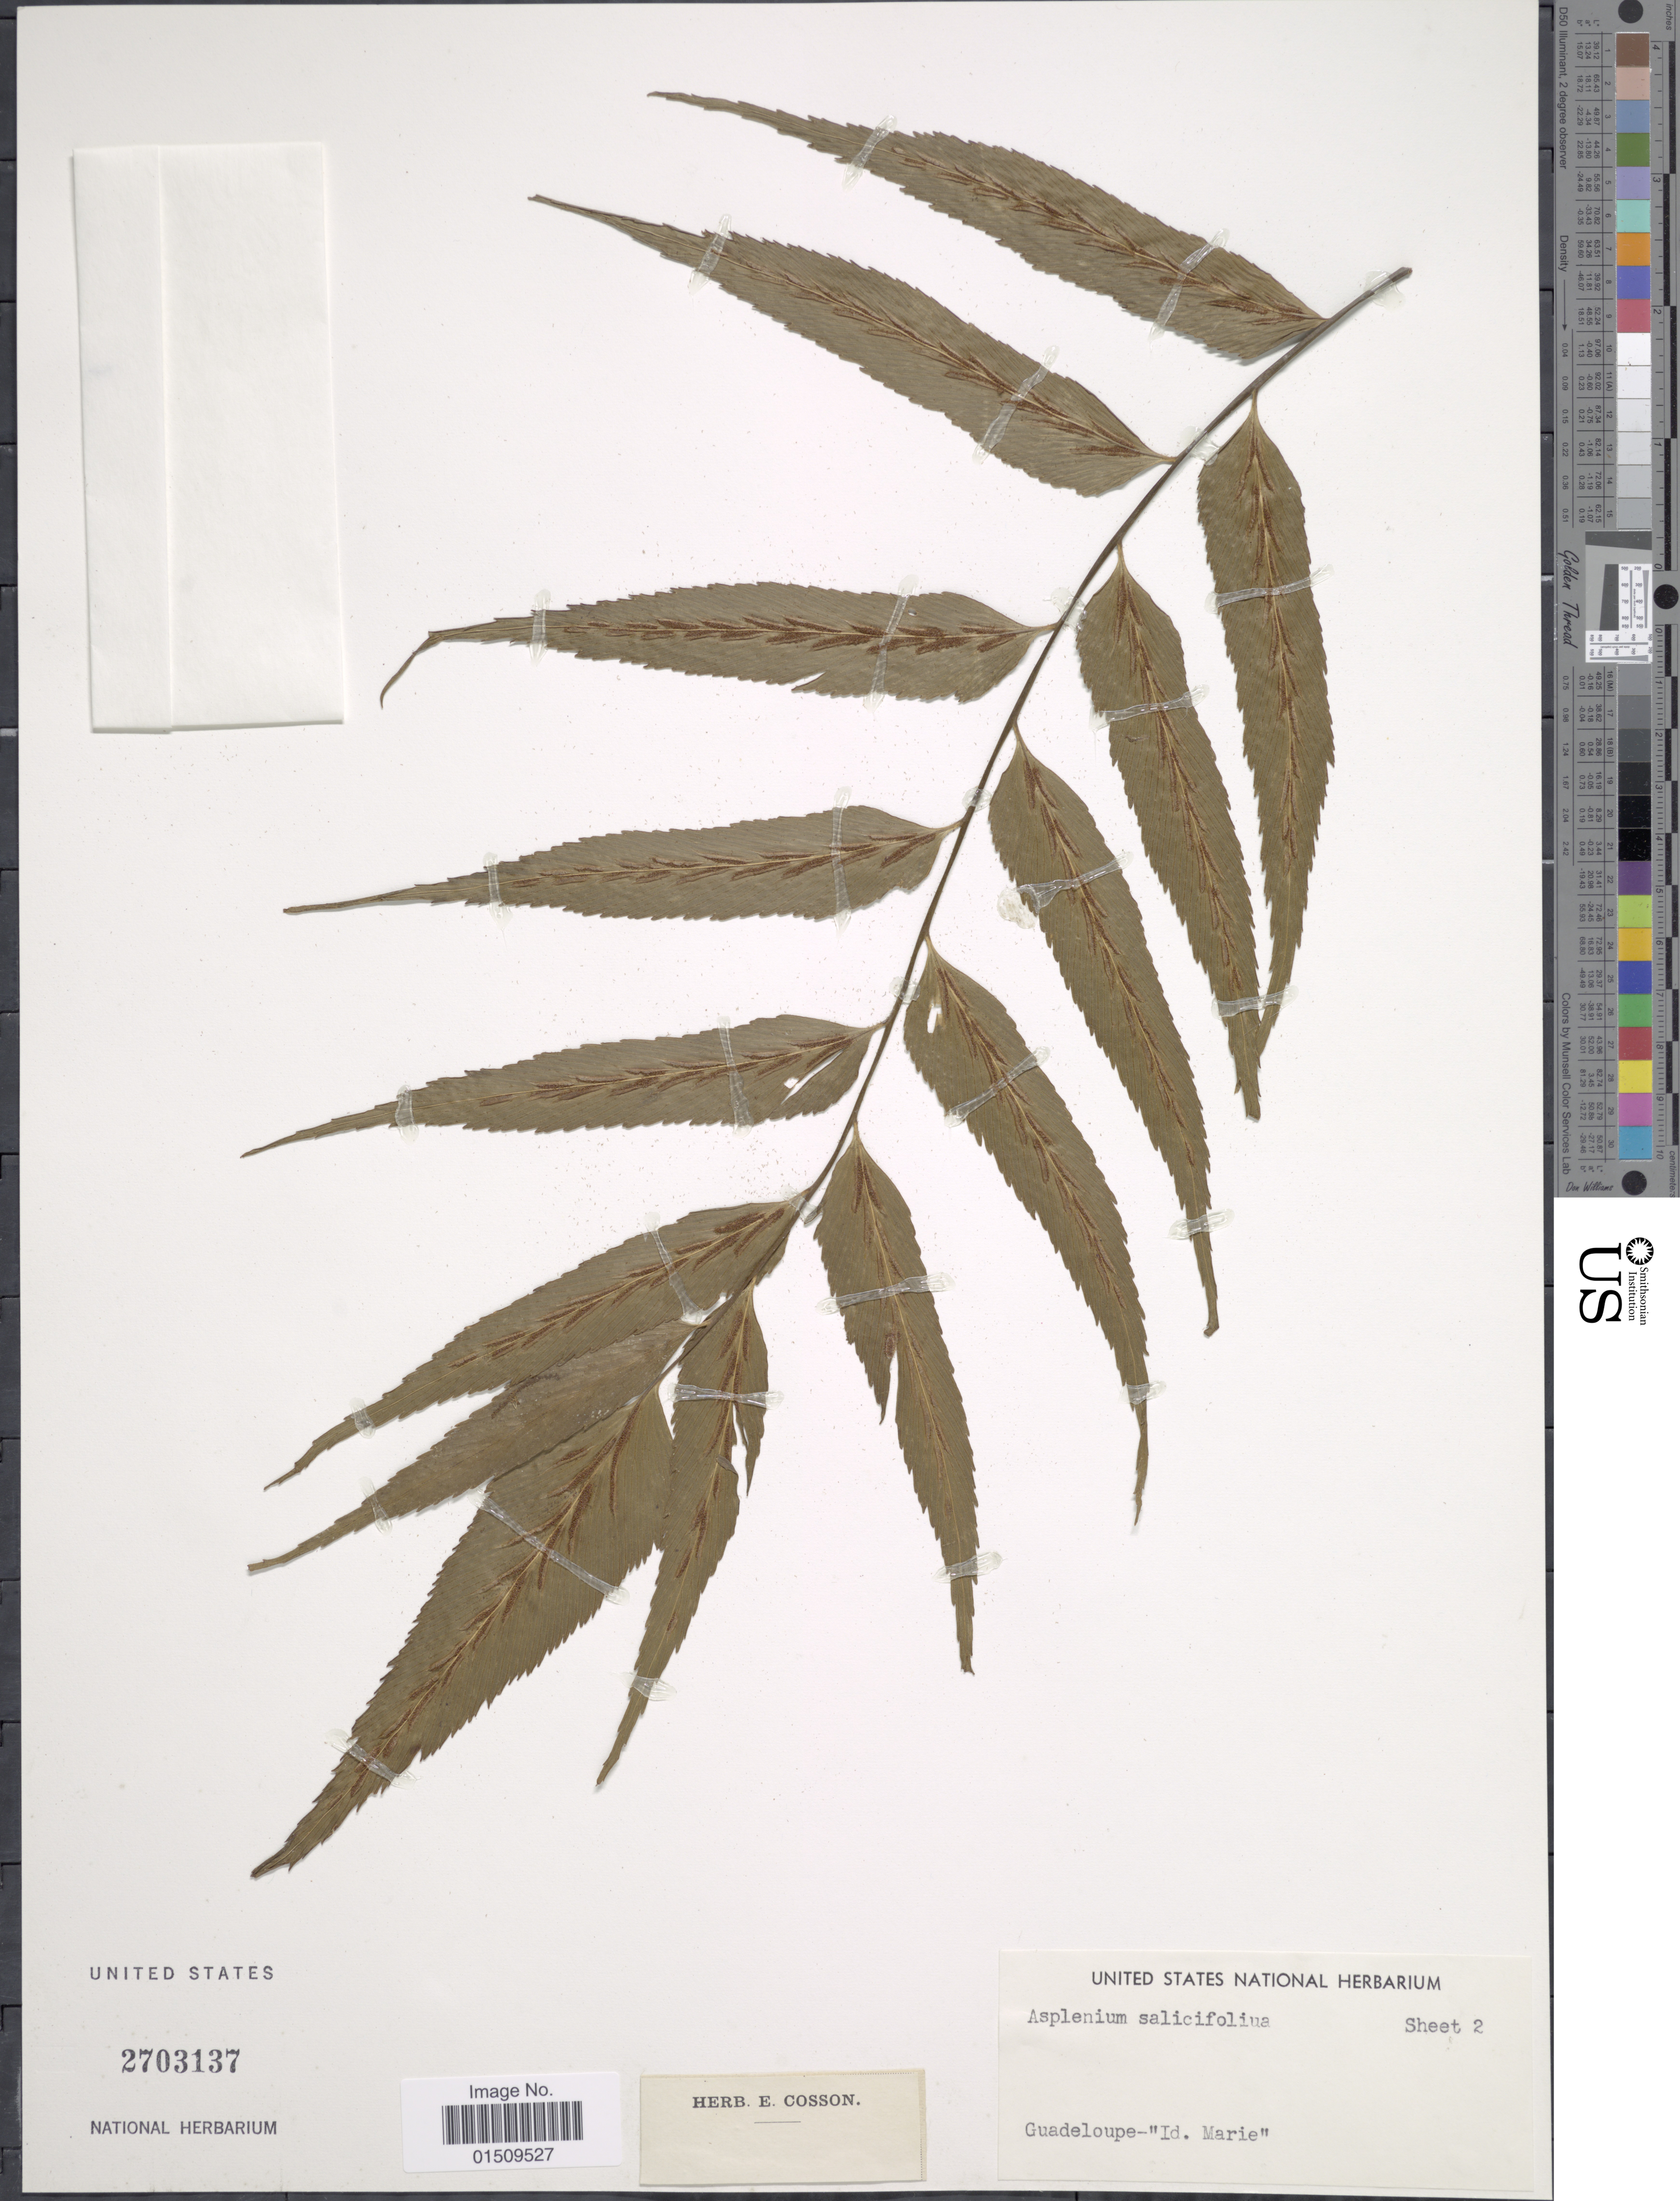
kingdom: Plantae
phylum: Tracheophyta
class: Polypodiopsida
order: Polypodiales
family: Aspleniaceae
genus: Asplenium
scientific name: Asplenium serra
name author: Langsd. & Fisch.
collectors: ex herb. Cosson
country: Guadeloupe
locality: Guadelope, "Id. Marie"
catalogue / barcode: US 2703137